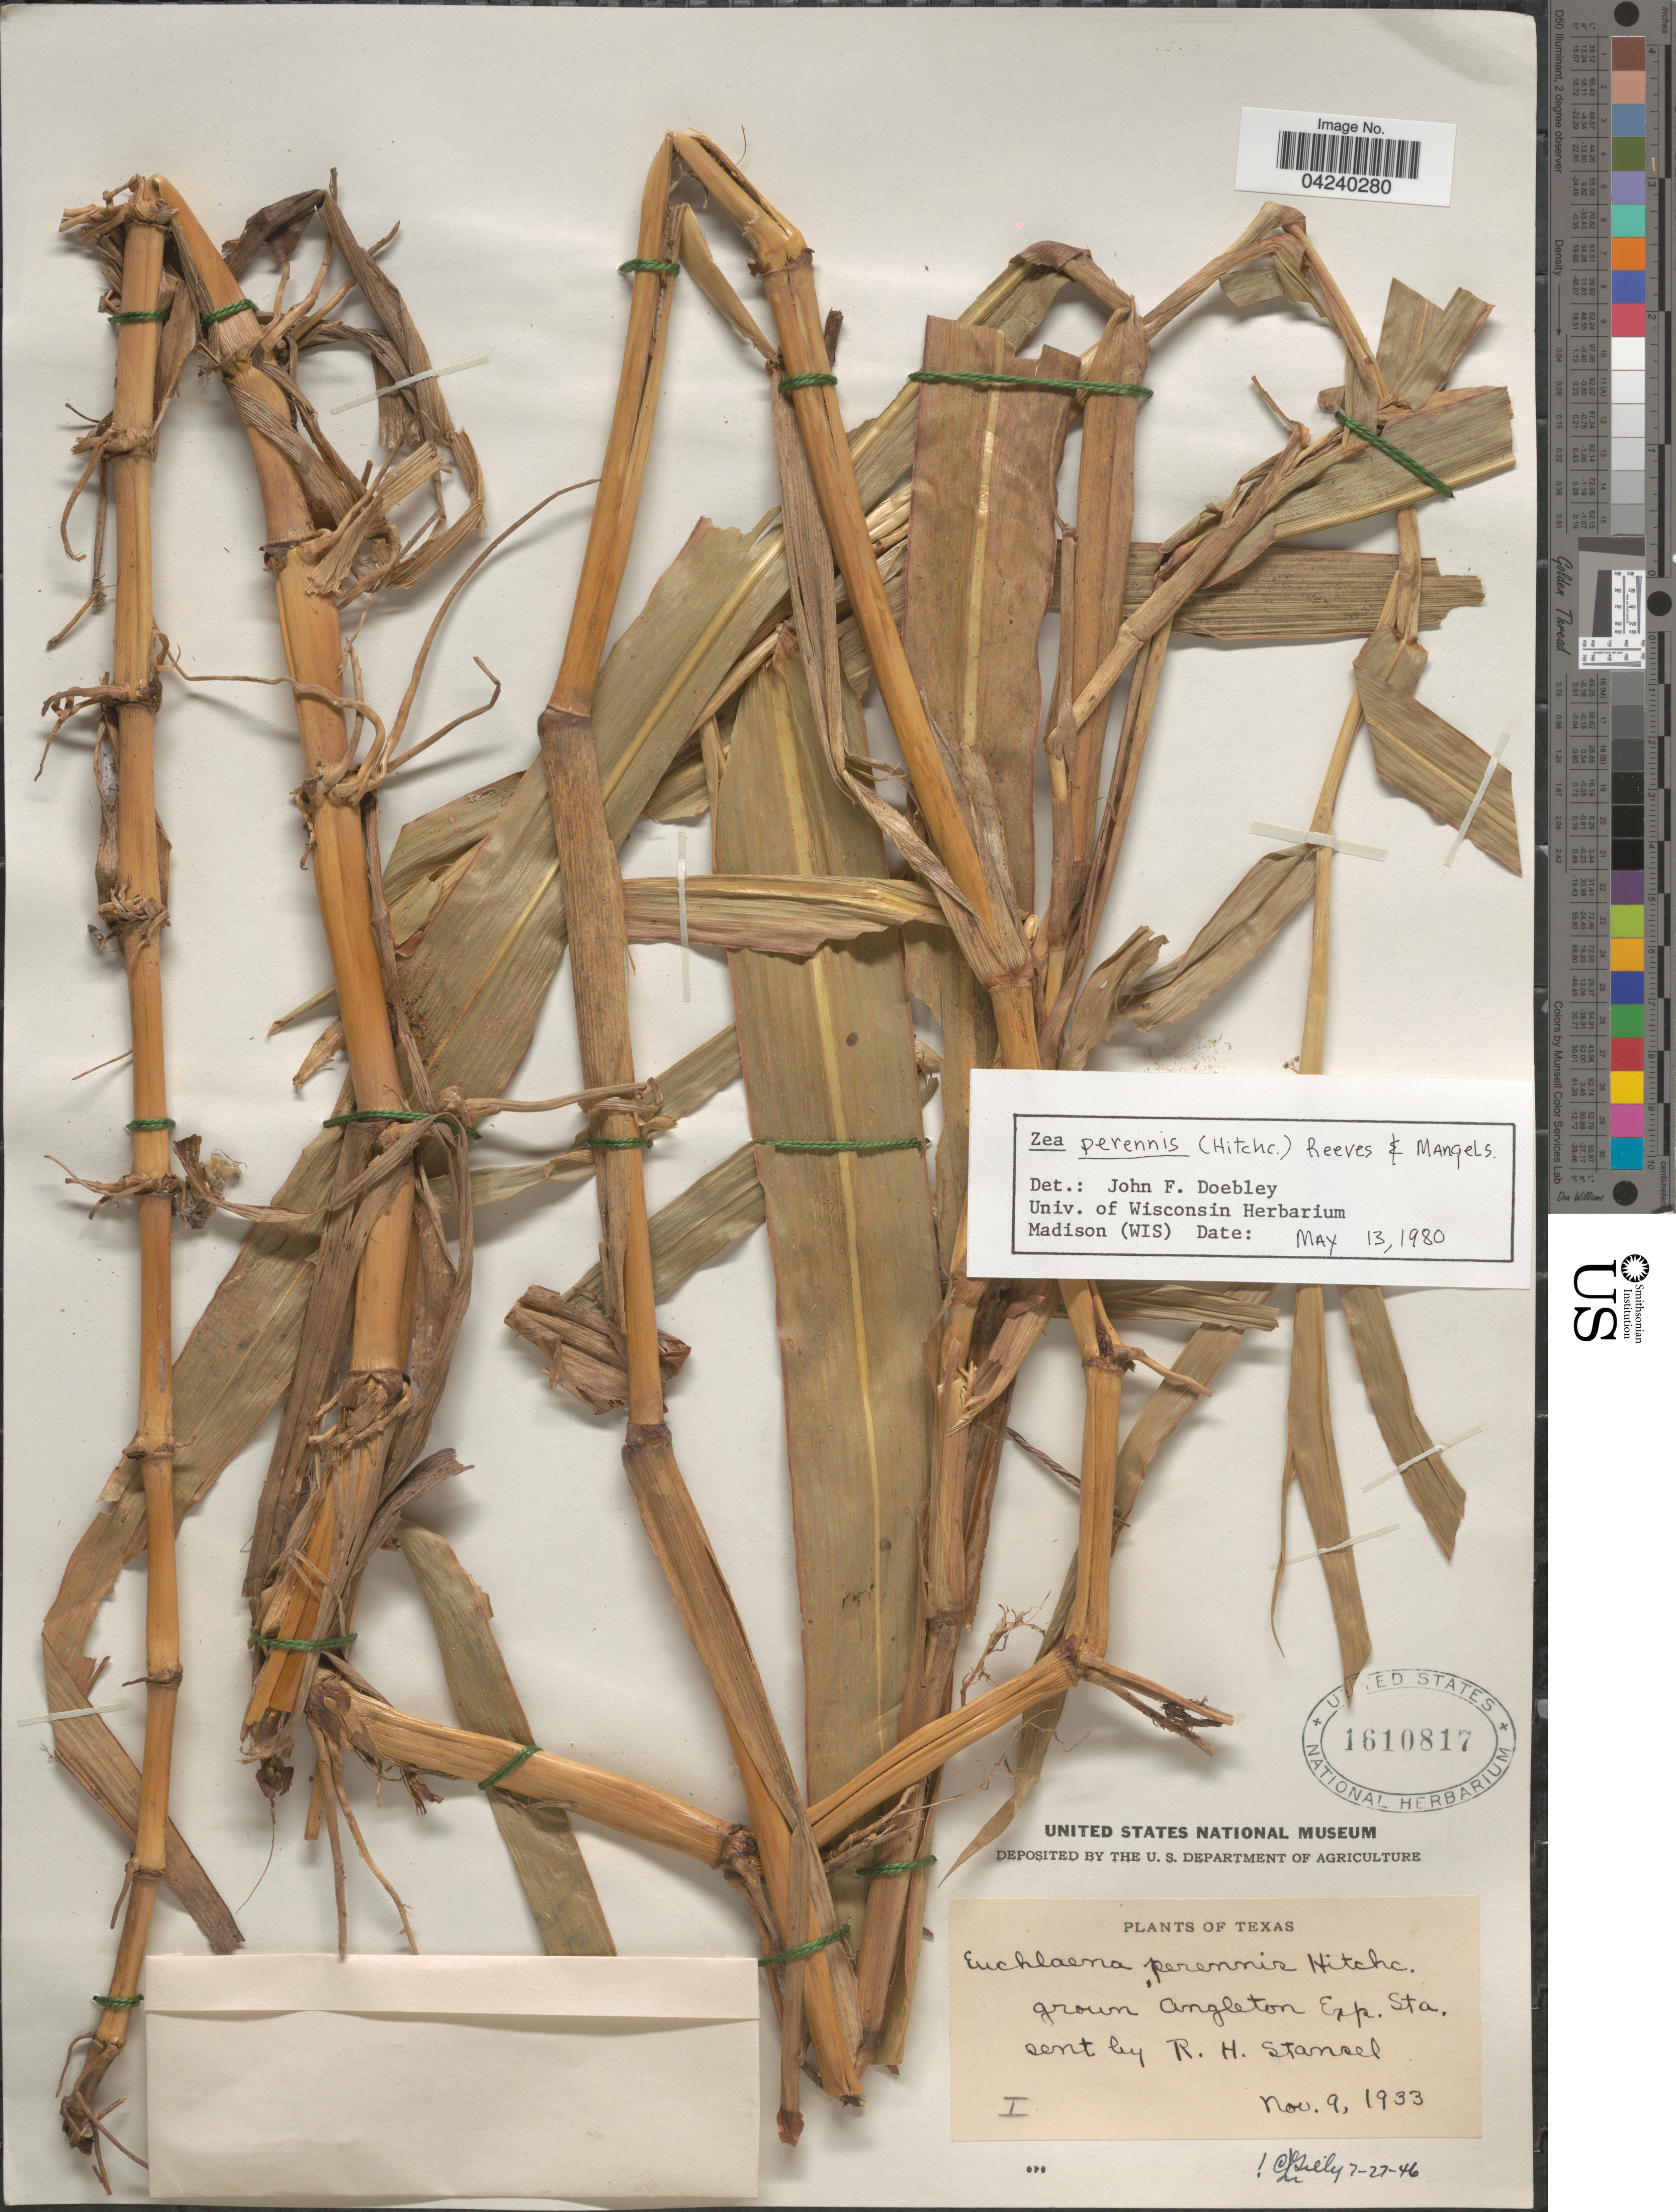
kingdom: Plantae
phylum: Tracheophyta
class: Liliopsida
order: Poales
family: Poaceae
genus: Zea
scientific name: Zea perennis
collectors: R. Stansel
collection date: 1933-11-09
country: United States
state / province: Texas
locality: Angleton Exp. Sta.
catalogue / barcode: US 1610817